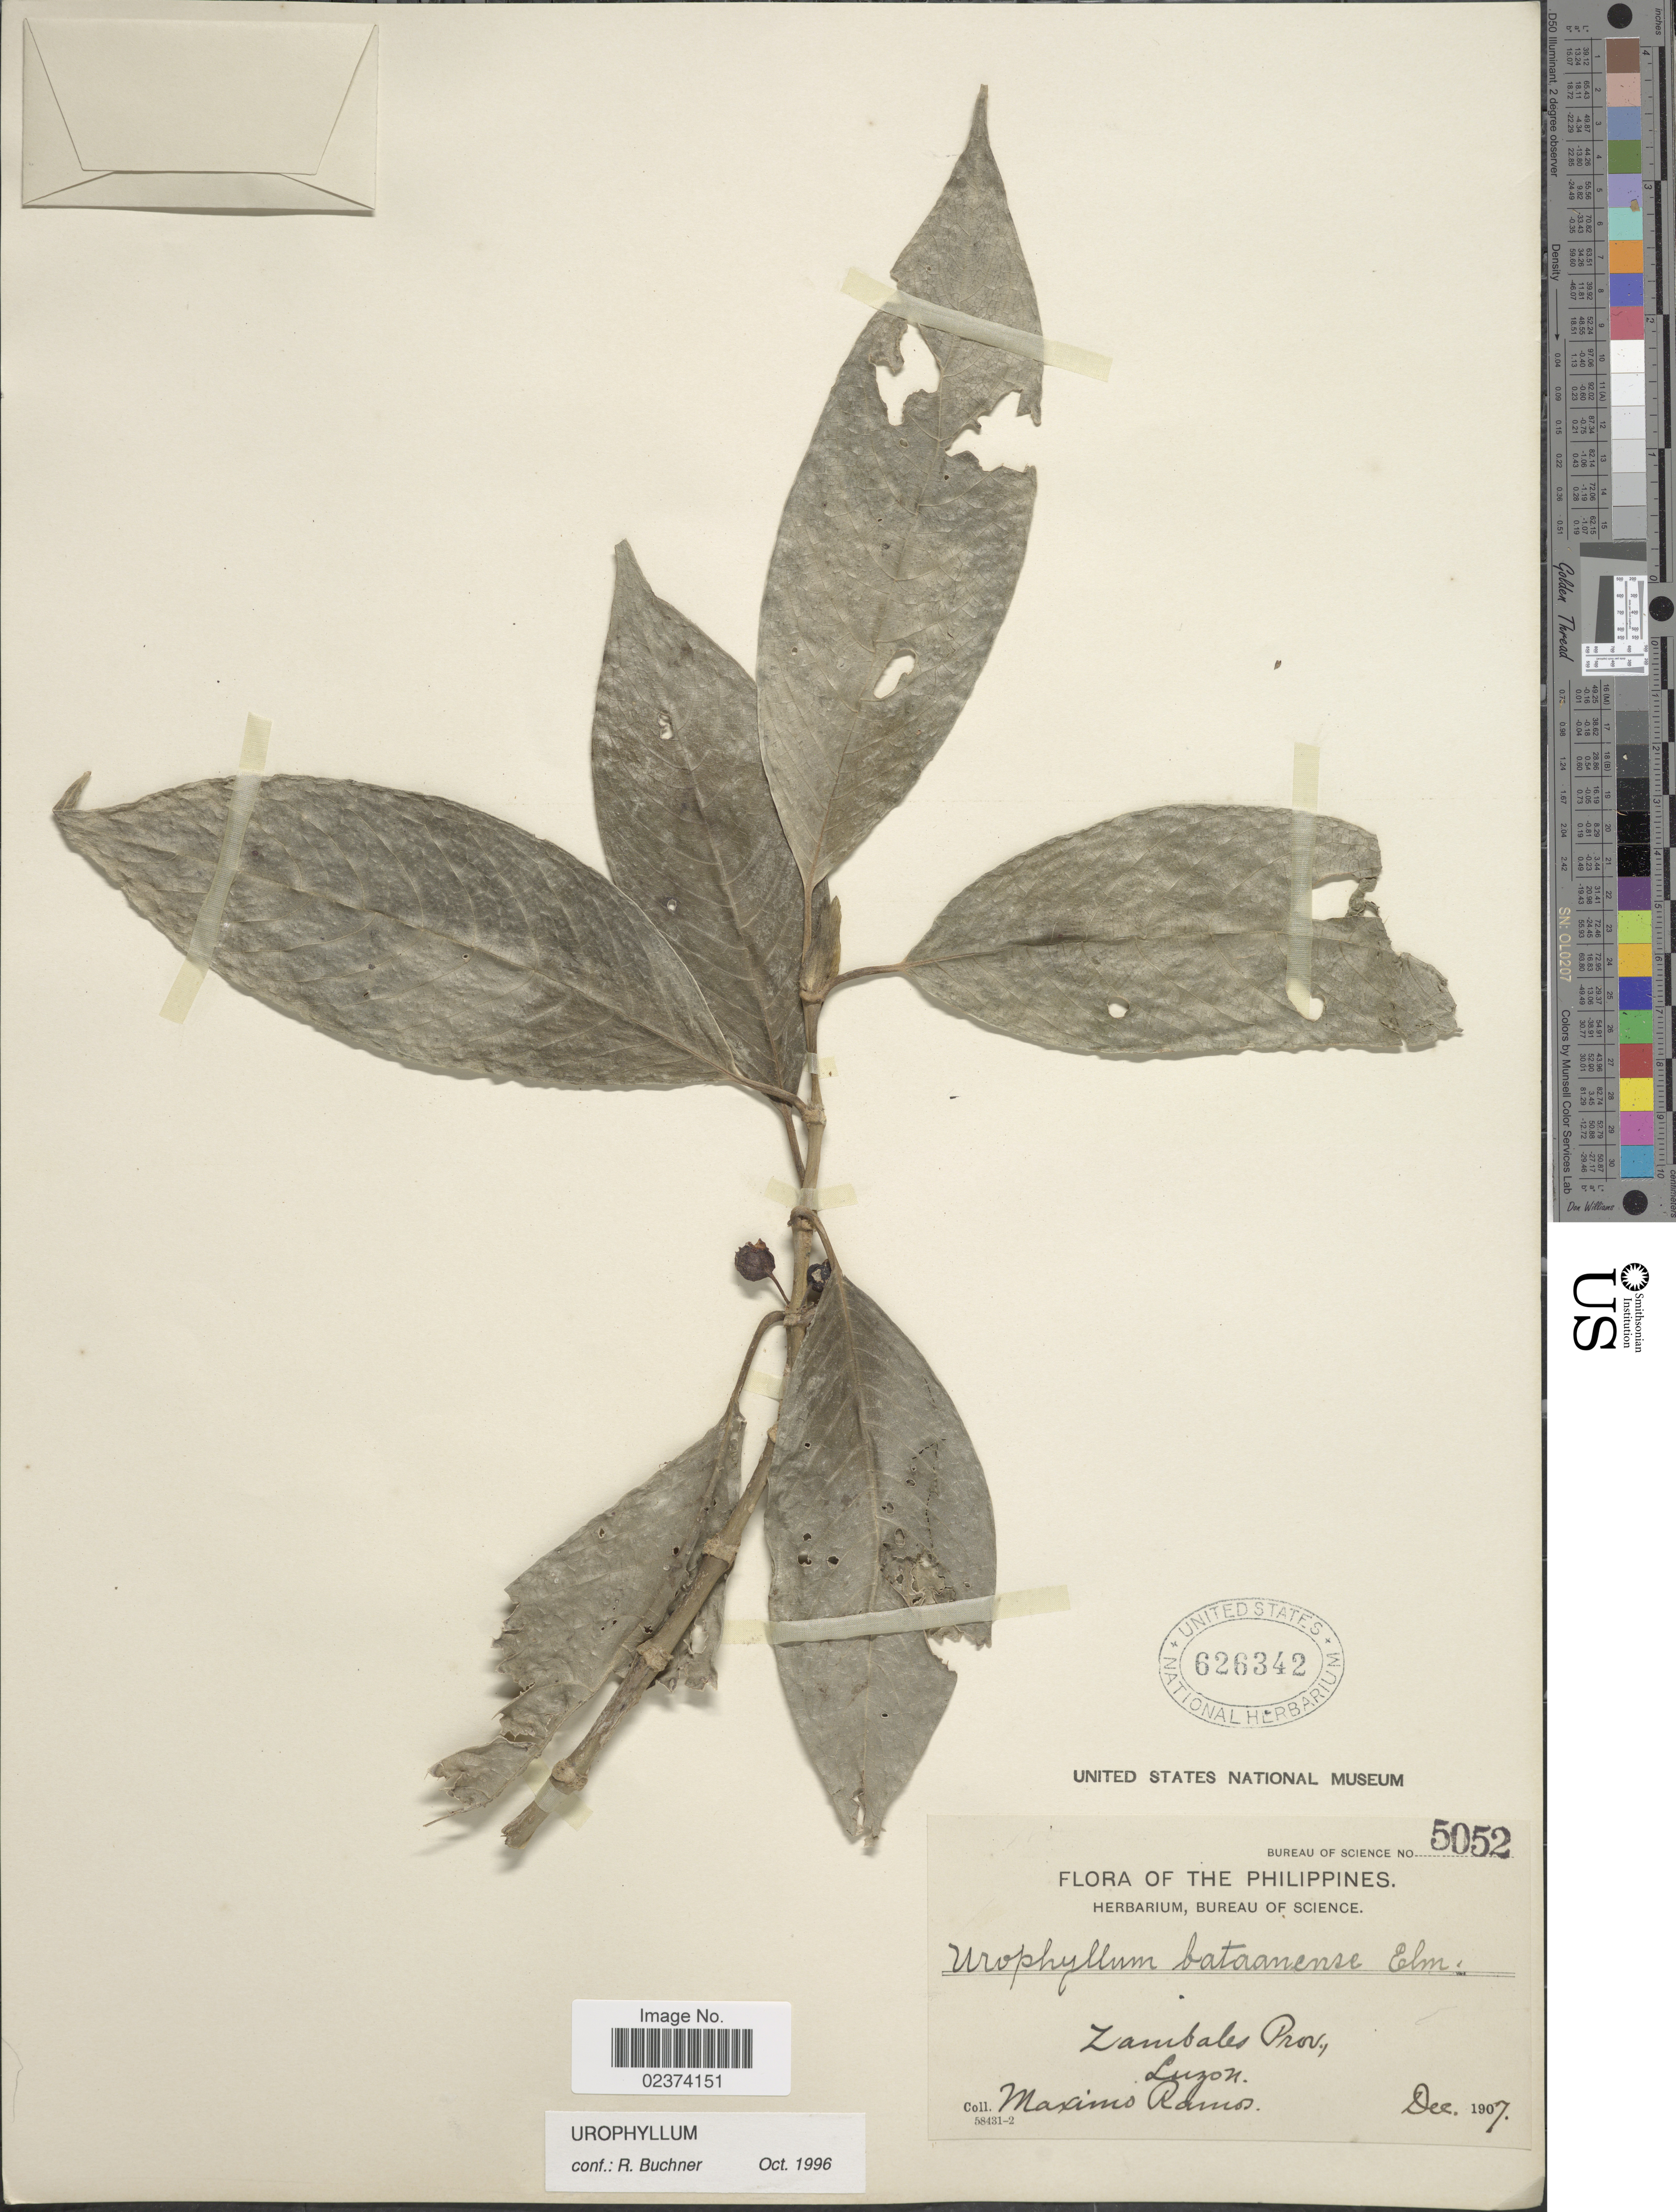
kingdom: Plantae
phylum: Tracheophyta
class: Magnoliopsida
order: Gentianales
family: Rubiaceae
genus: Urophyllum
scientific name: Urophyllum sp.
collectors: M. Ramos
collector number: Bureau of Science 5052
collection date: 1907-12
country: Philippines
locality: Zambales Prov., Luzon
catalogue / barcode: US 626342